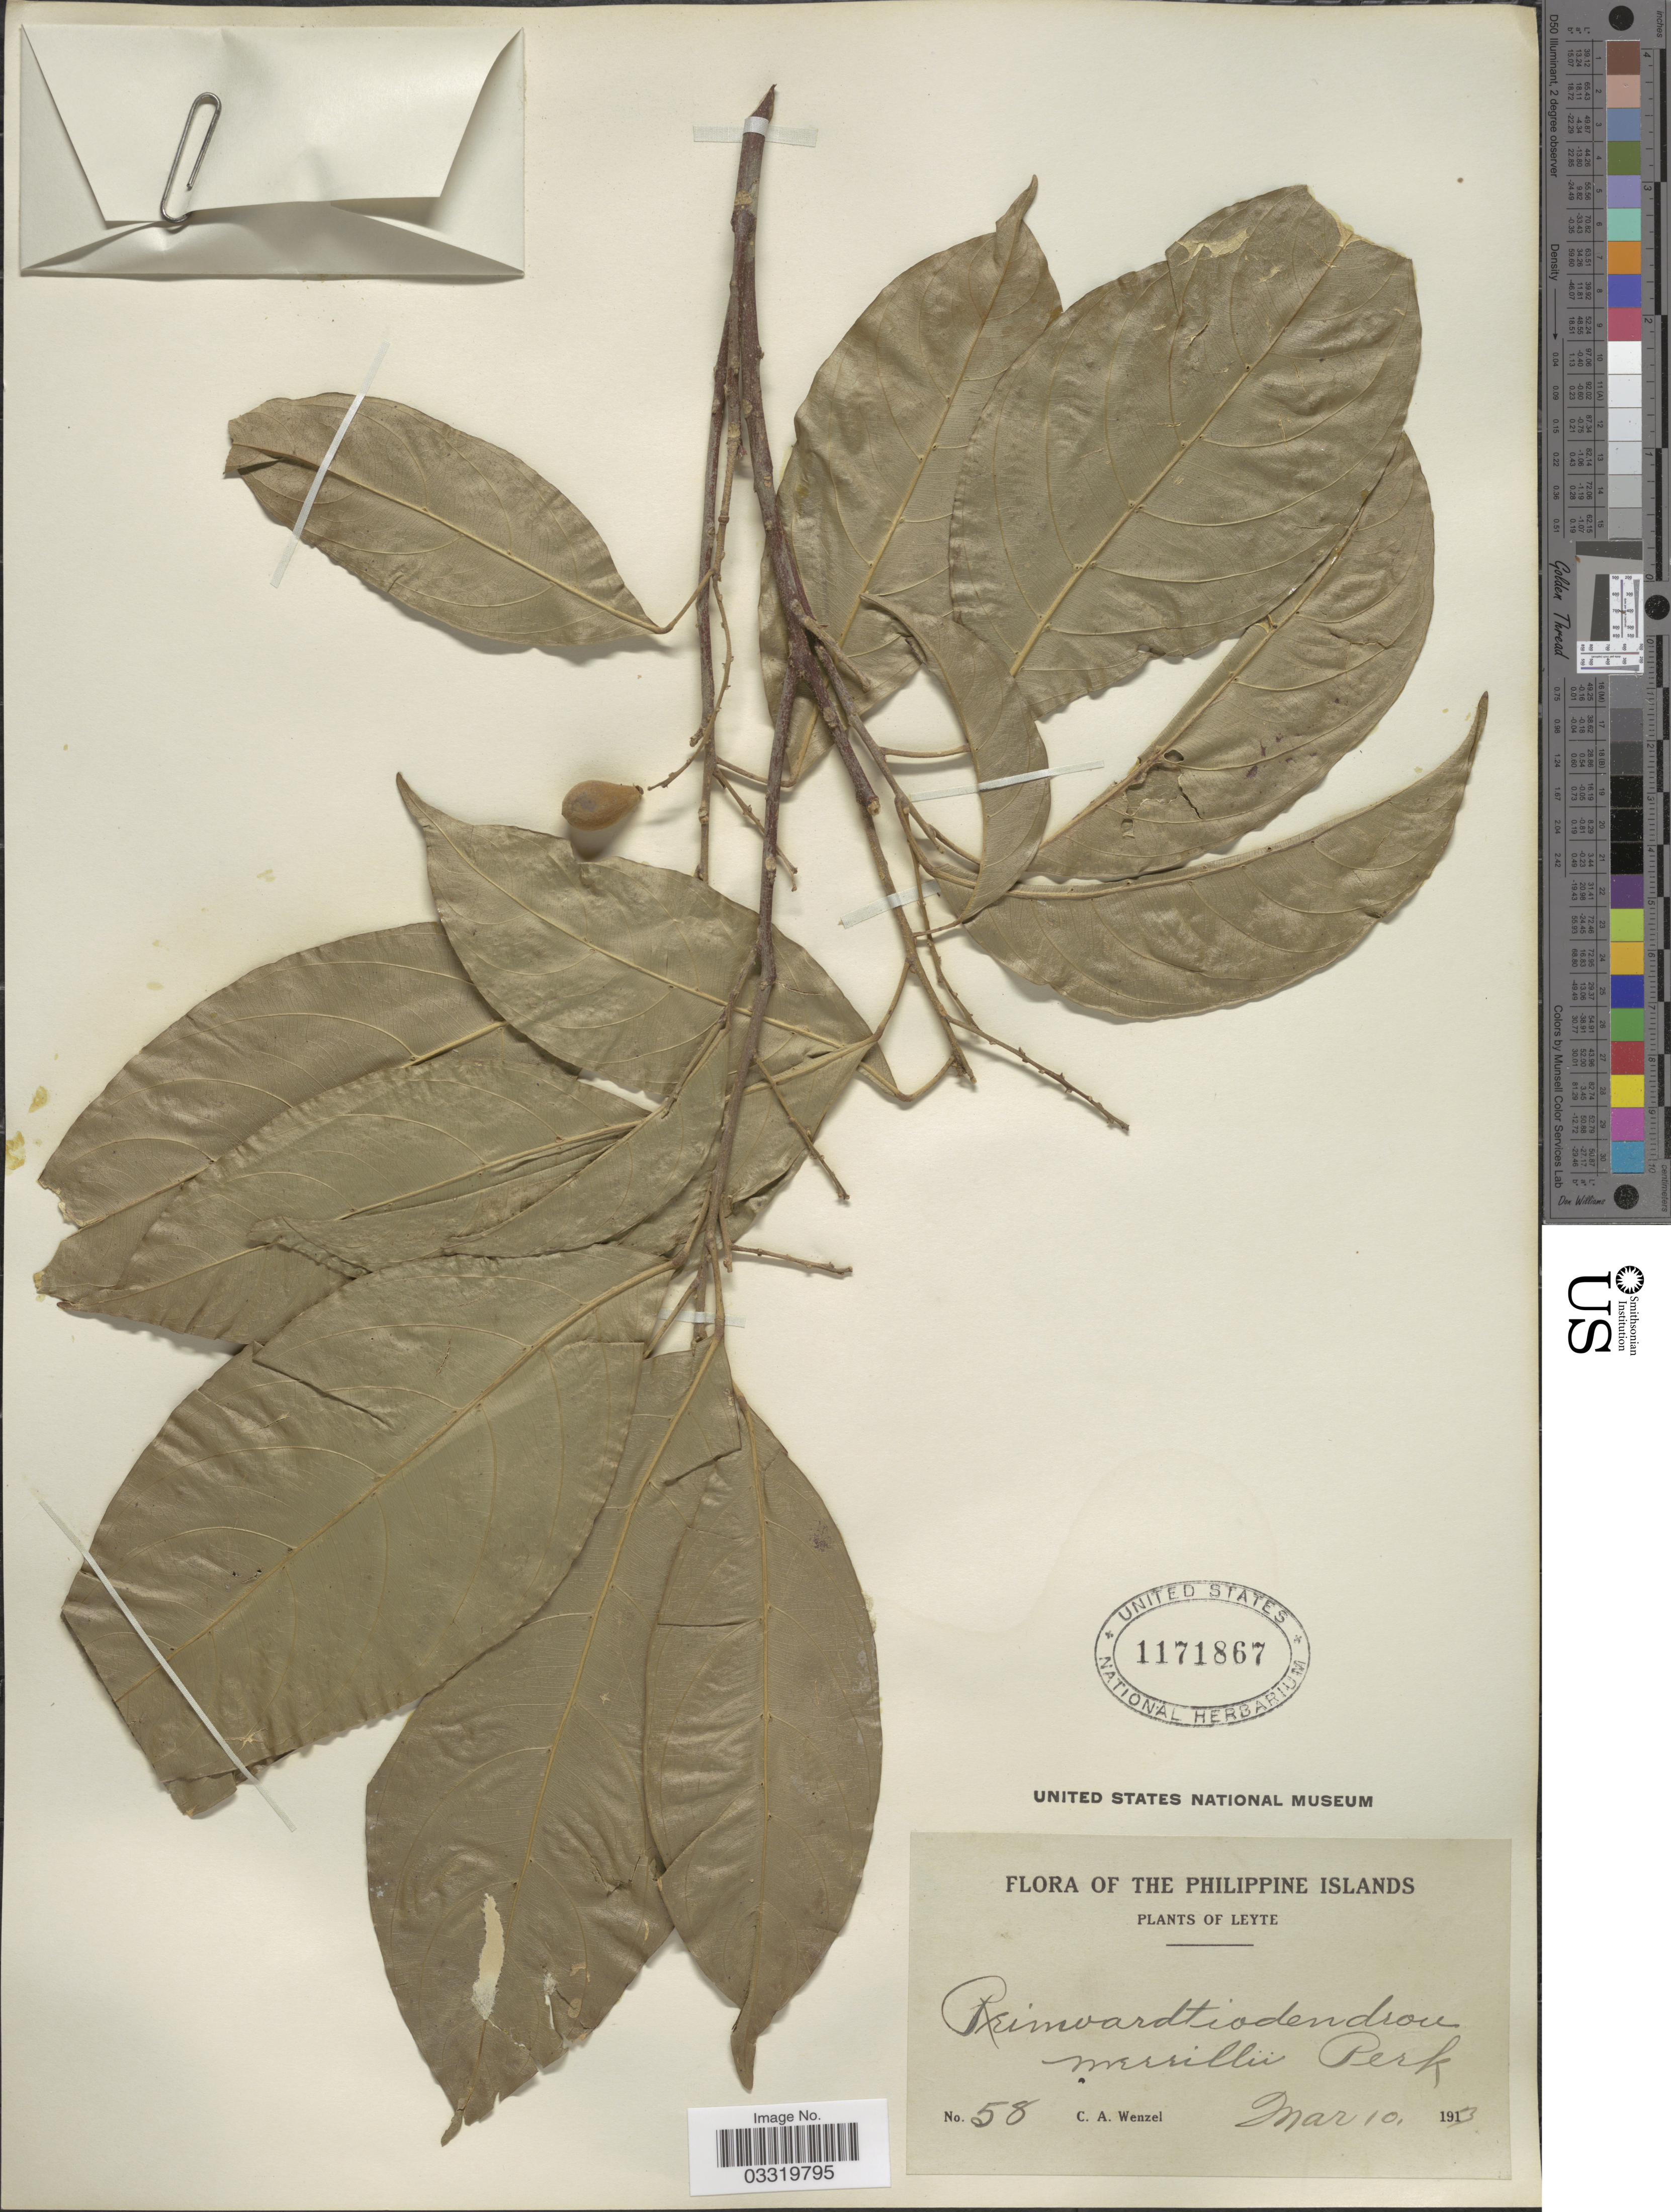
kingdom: Plantae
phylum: Tracheophyta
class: Magnoliopsida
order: Sapindales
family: Meliaceae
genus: Reinwardtiodendron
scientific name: Reinwardtiodendron celebicum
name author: Koord.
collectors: C. Wenzel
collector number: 58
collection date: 1913-03-10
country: Philippines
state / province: Eastern Visayas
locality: Leyte.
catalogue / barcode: US 1171867